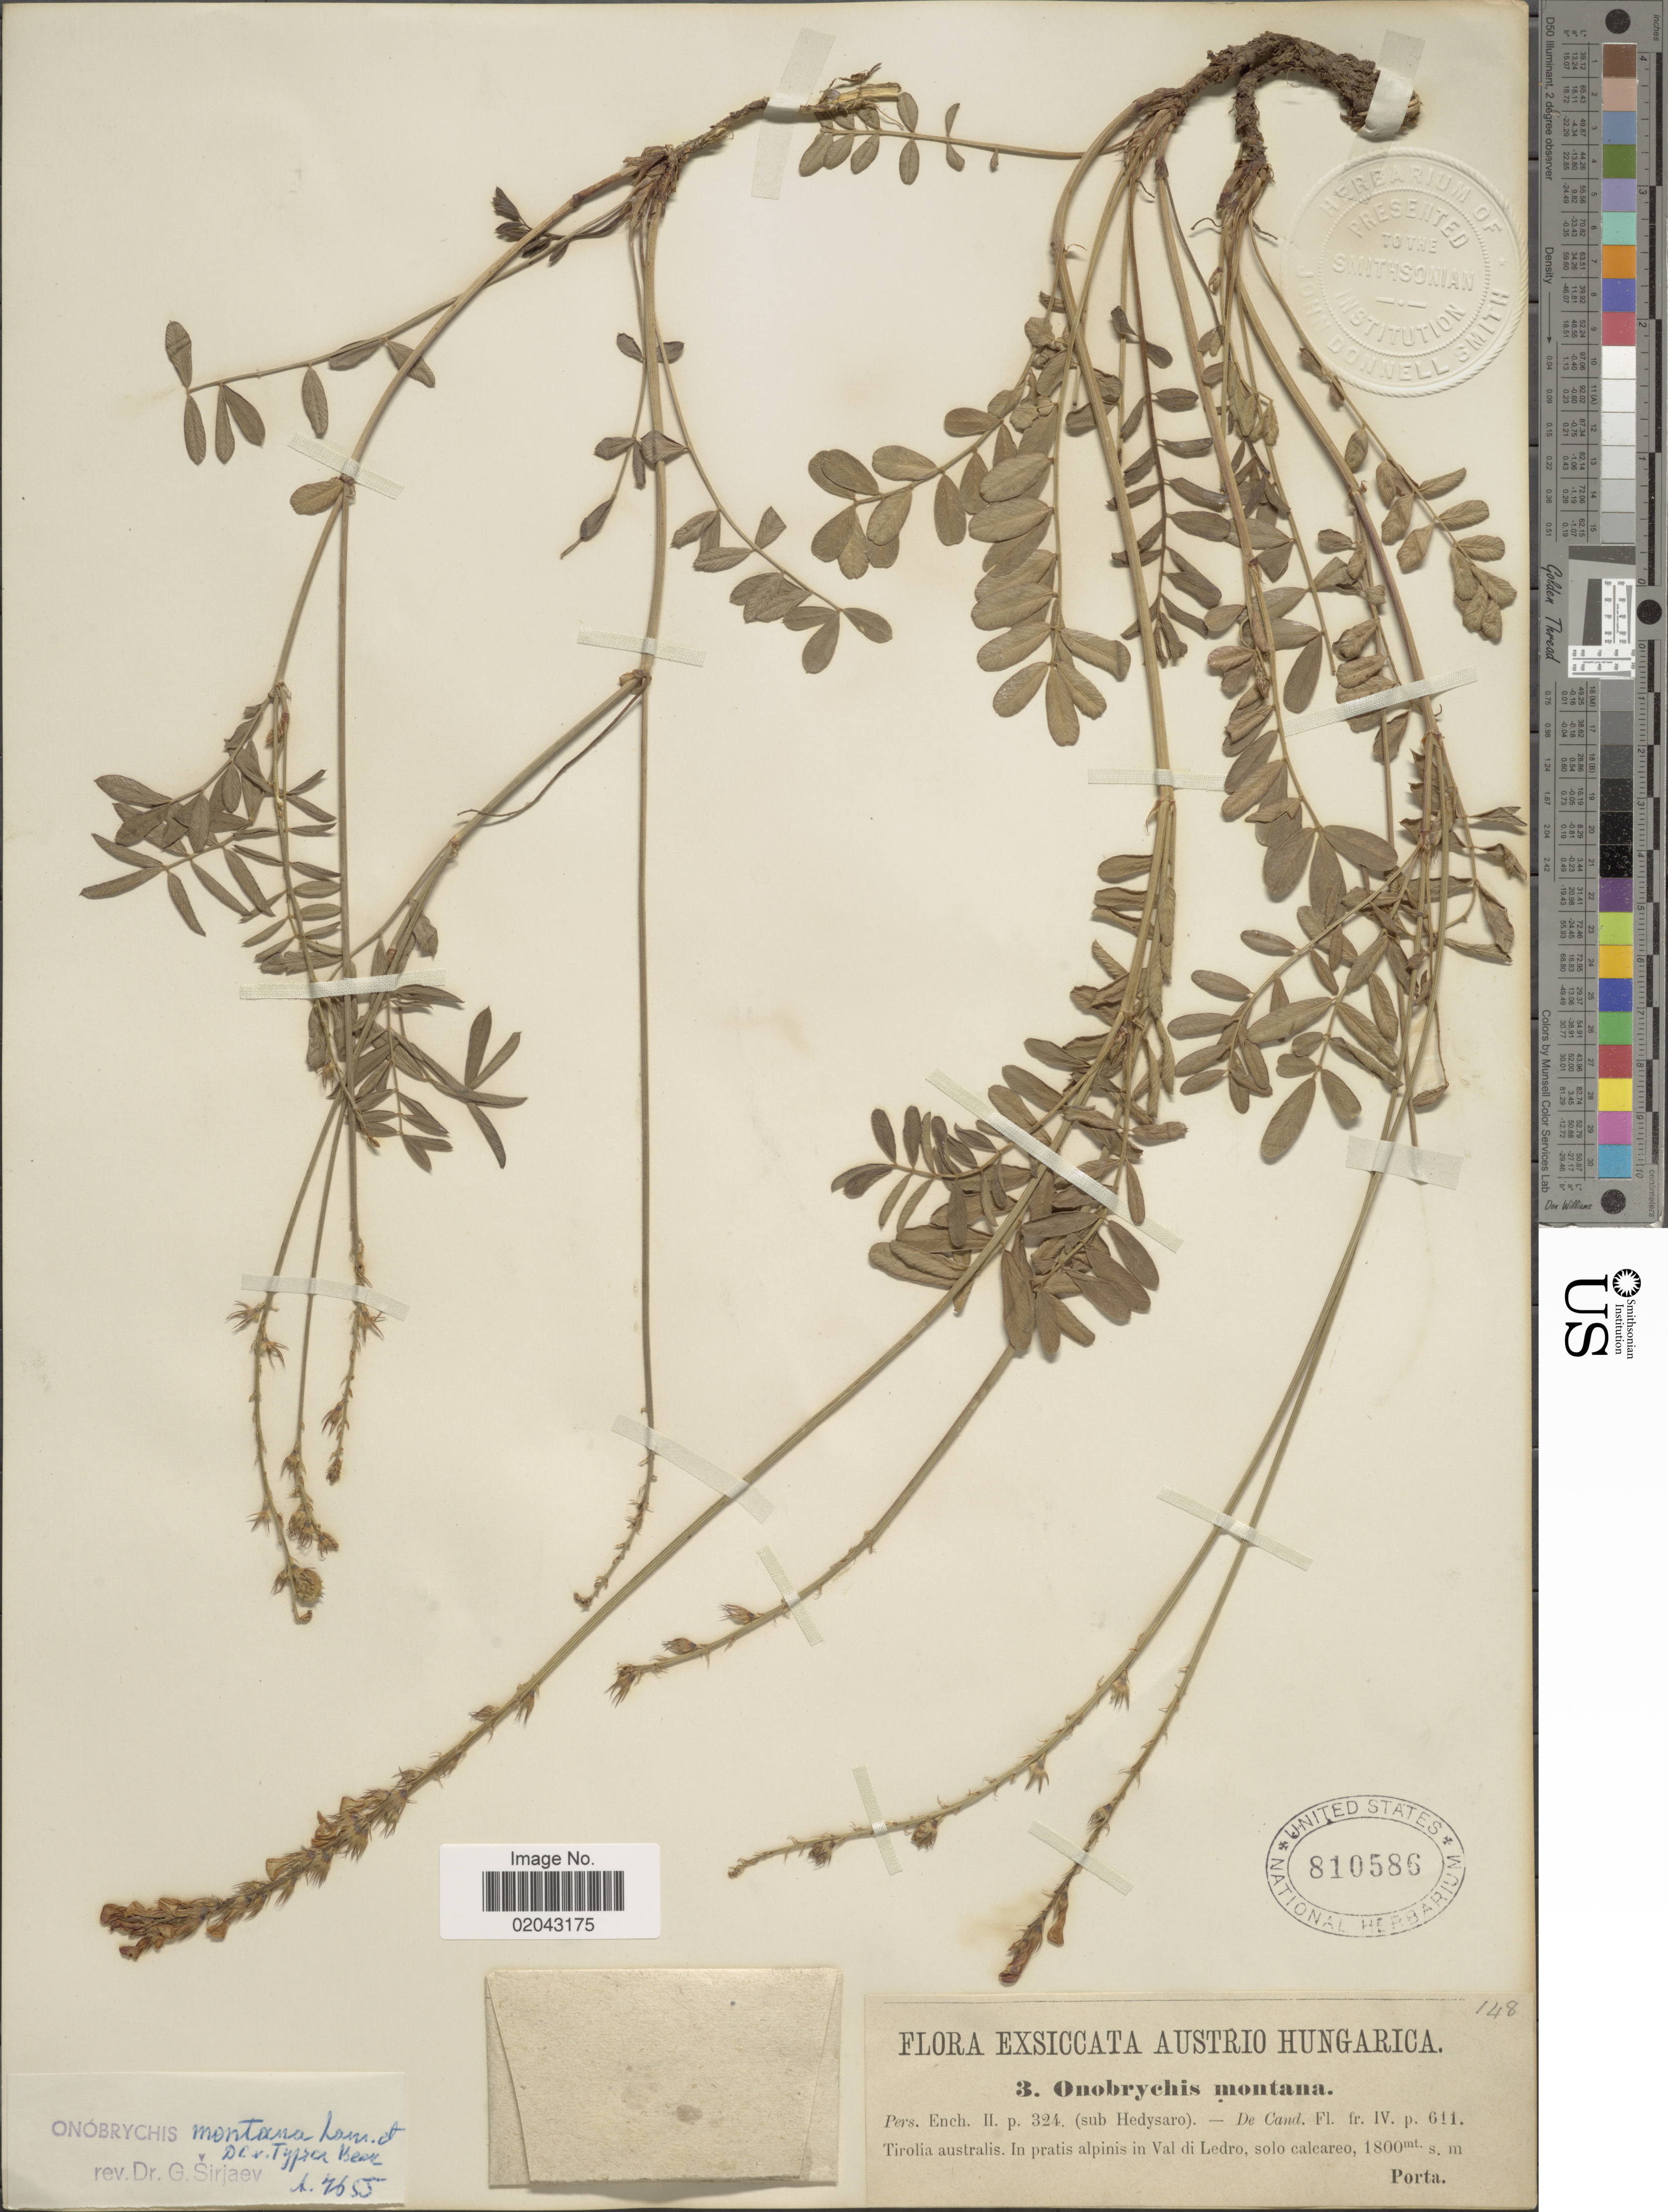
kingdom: Plantae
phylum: Tracheophyta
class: Magnoliopsida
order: Fabales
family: Fabaceae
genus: Onobrychis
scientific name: Onobrychis montana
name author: DC.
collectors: P. Porta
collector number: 3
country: Austria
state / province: Tirol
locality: Austro-Hungarica, Tirolia australis, In pratis alpinis in Val di Ledro, solo calcareo.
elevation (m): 1800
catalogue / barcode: US 810586